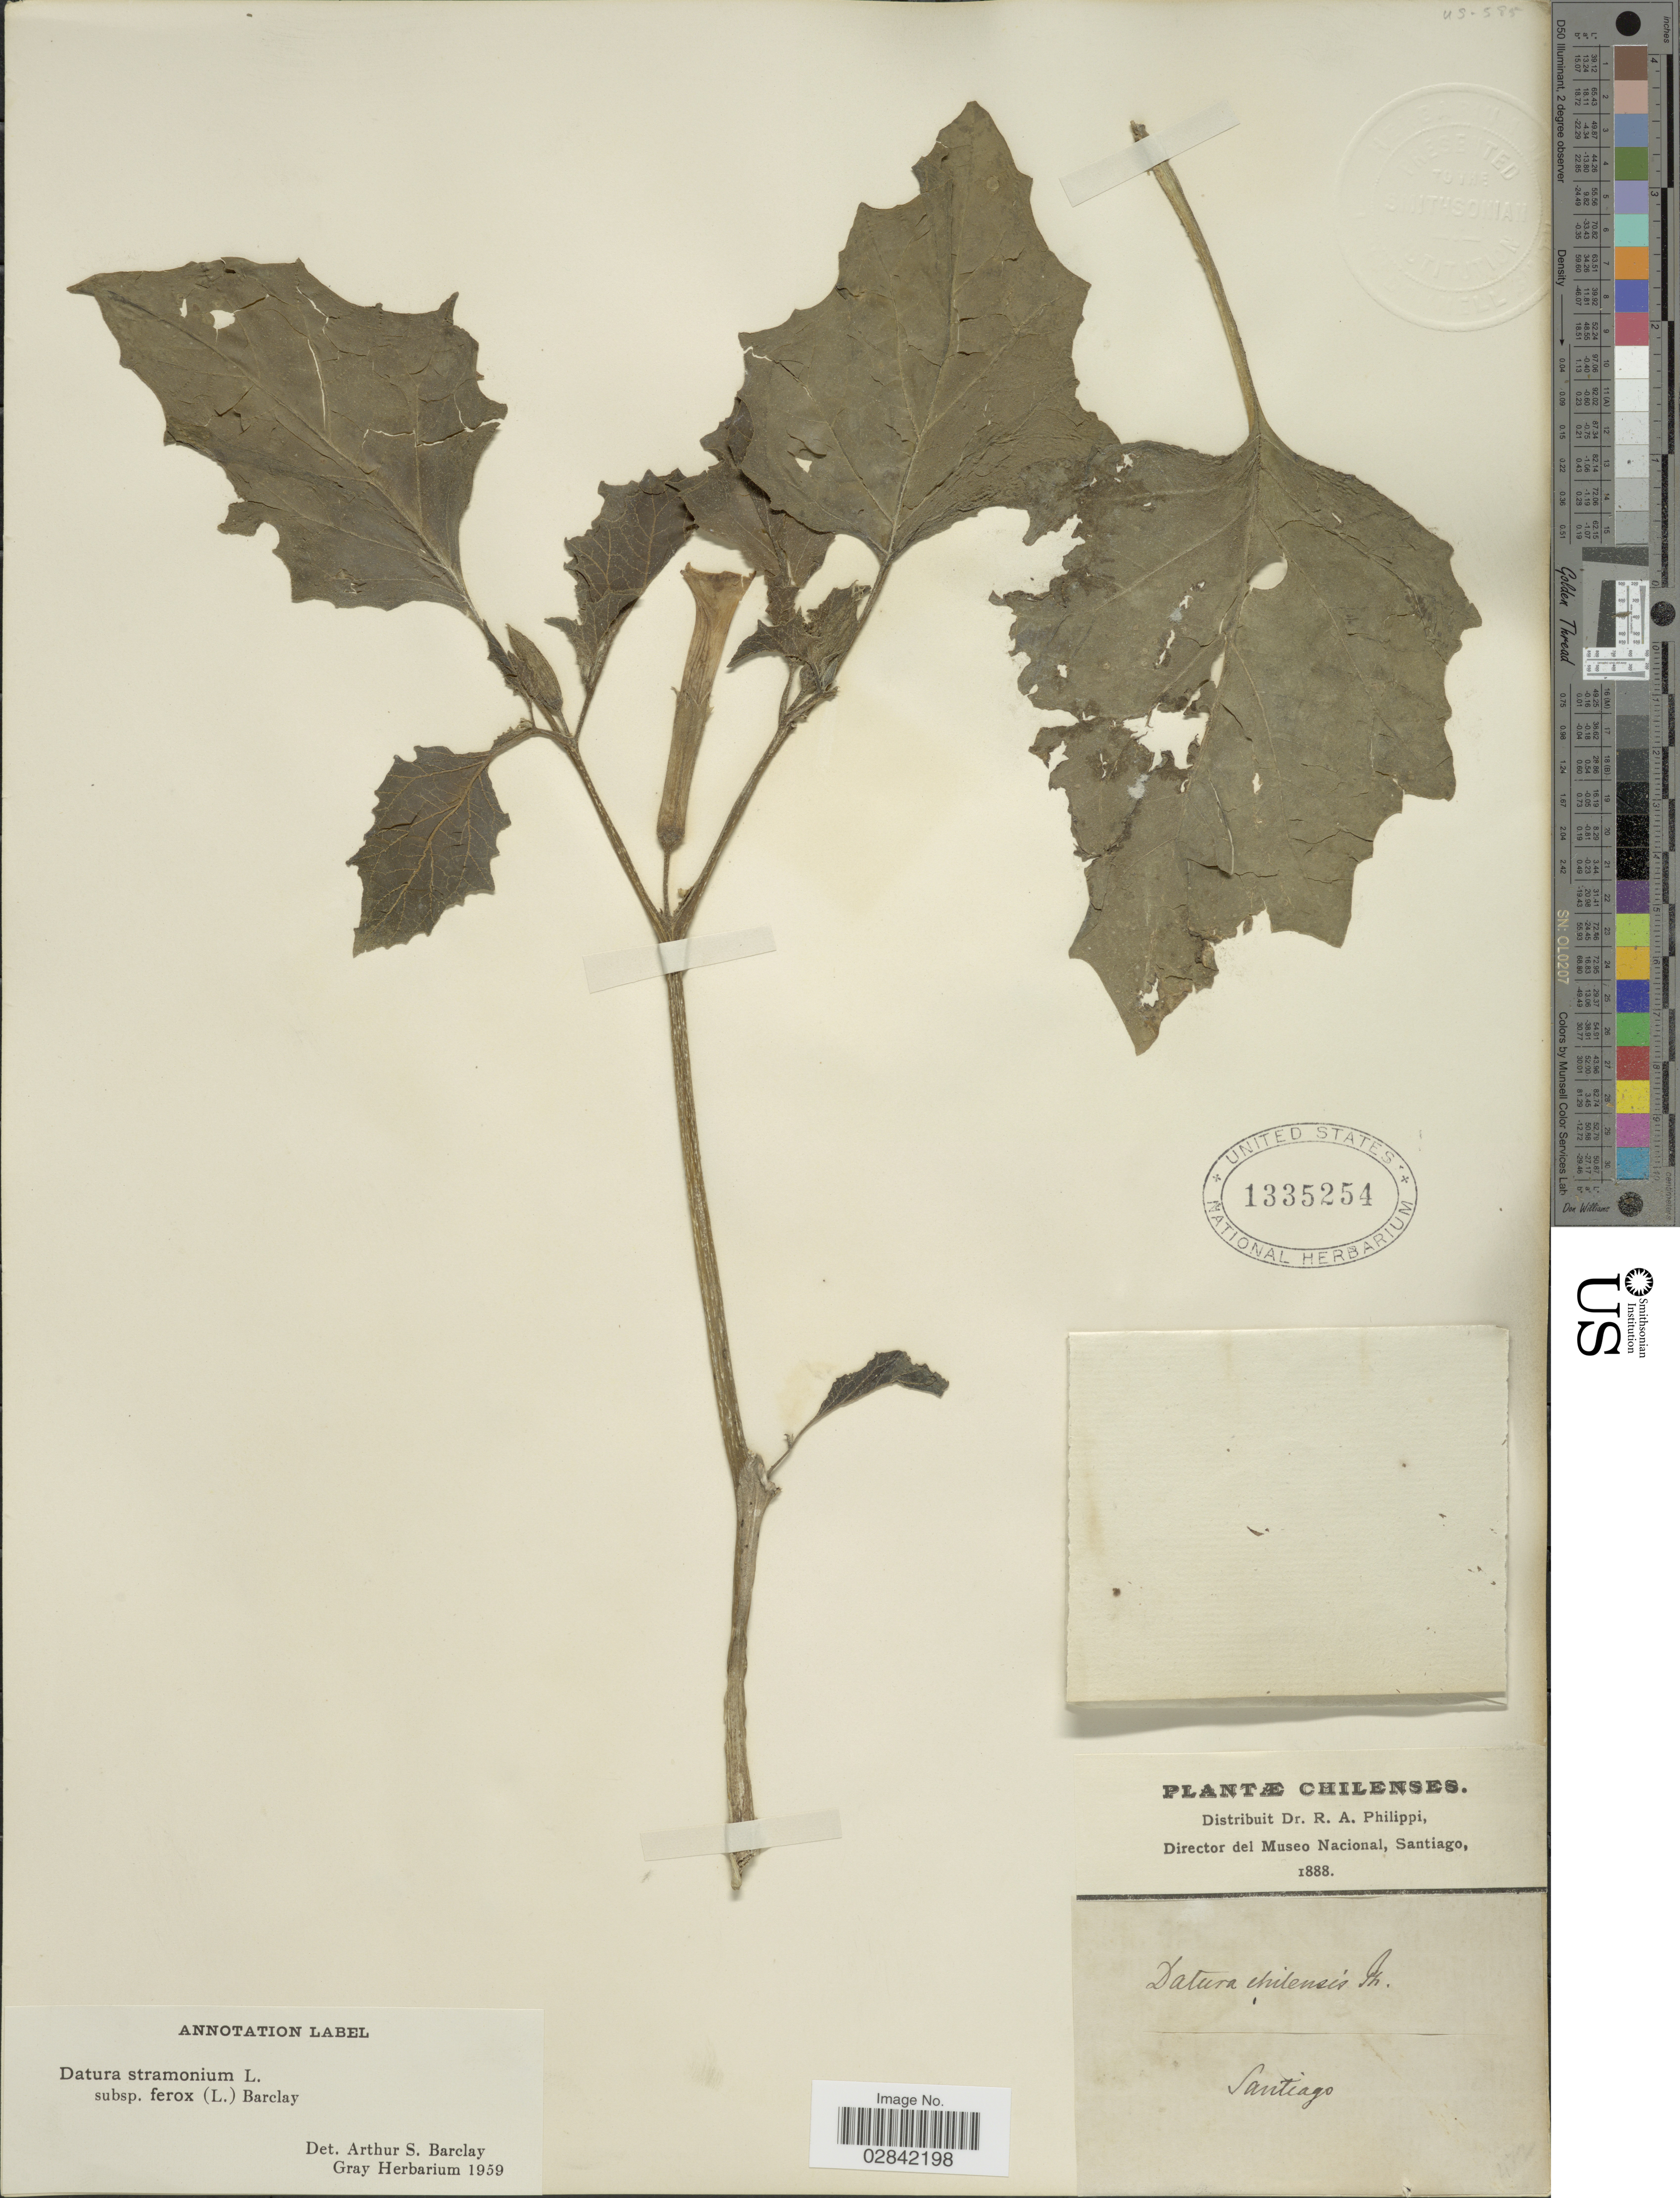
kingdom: Plantae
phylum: Tracheophyta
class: Magnoliopsida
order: Solanales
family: Solanaceae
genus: Datura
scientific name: Datura stramonium var. tatula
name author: (L.) Torr.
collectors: R. A. Philippi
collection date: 1888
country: Chile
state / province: Región Metropolitana (RM)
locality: Santiago.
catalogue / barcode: US 1335254